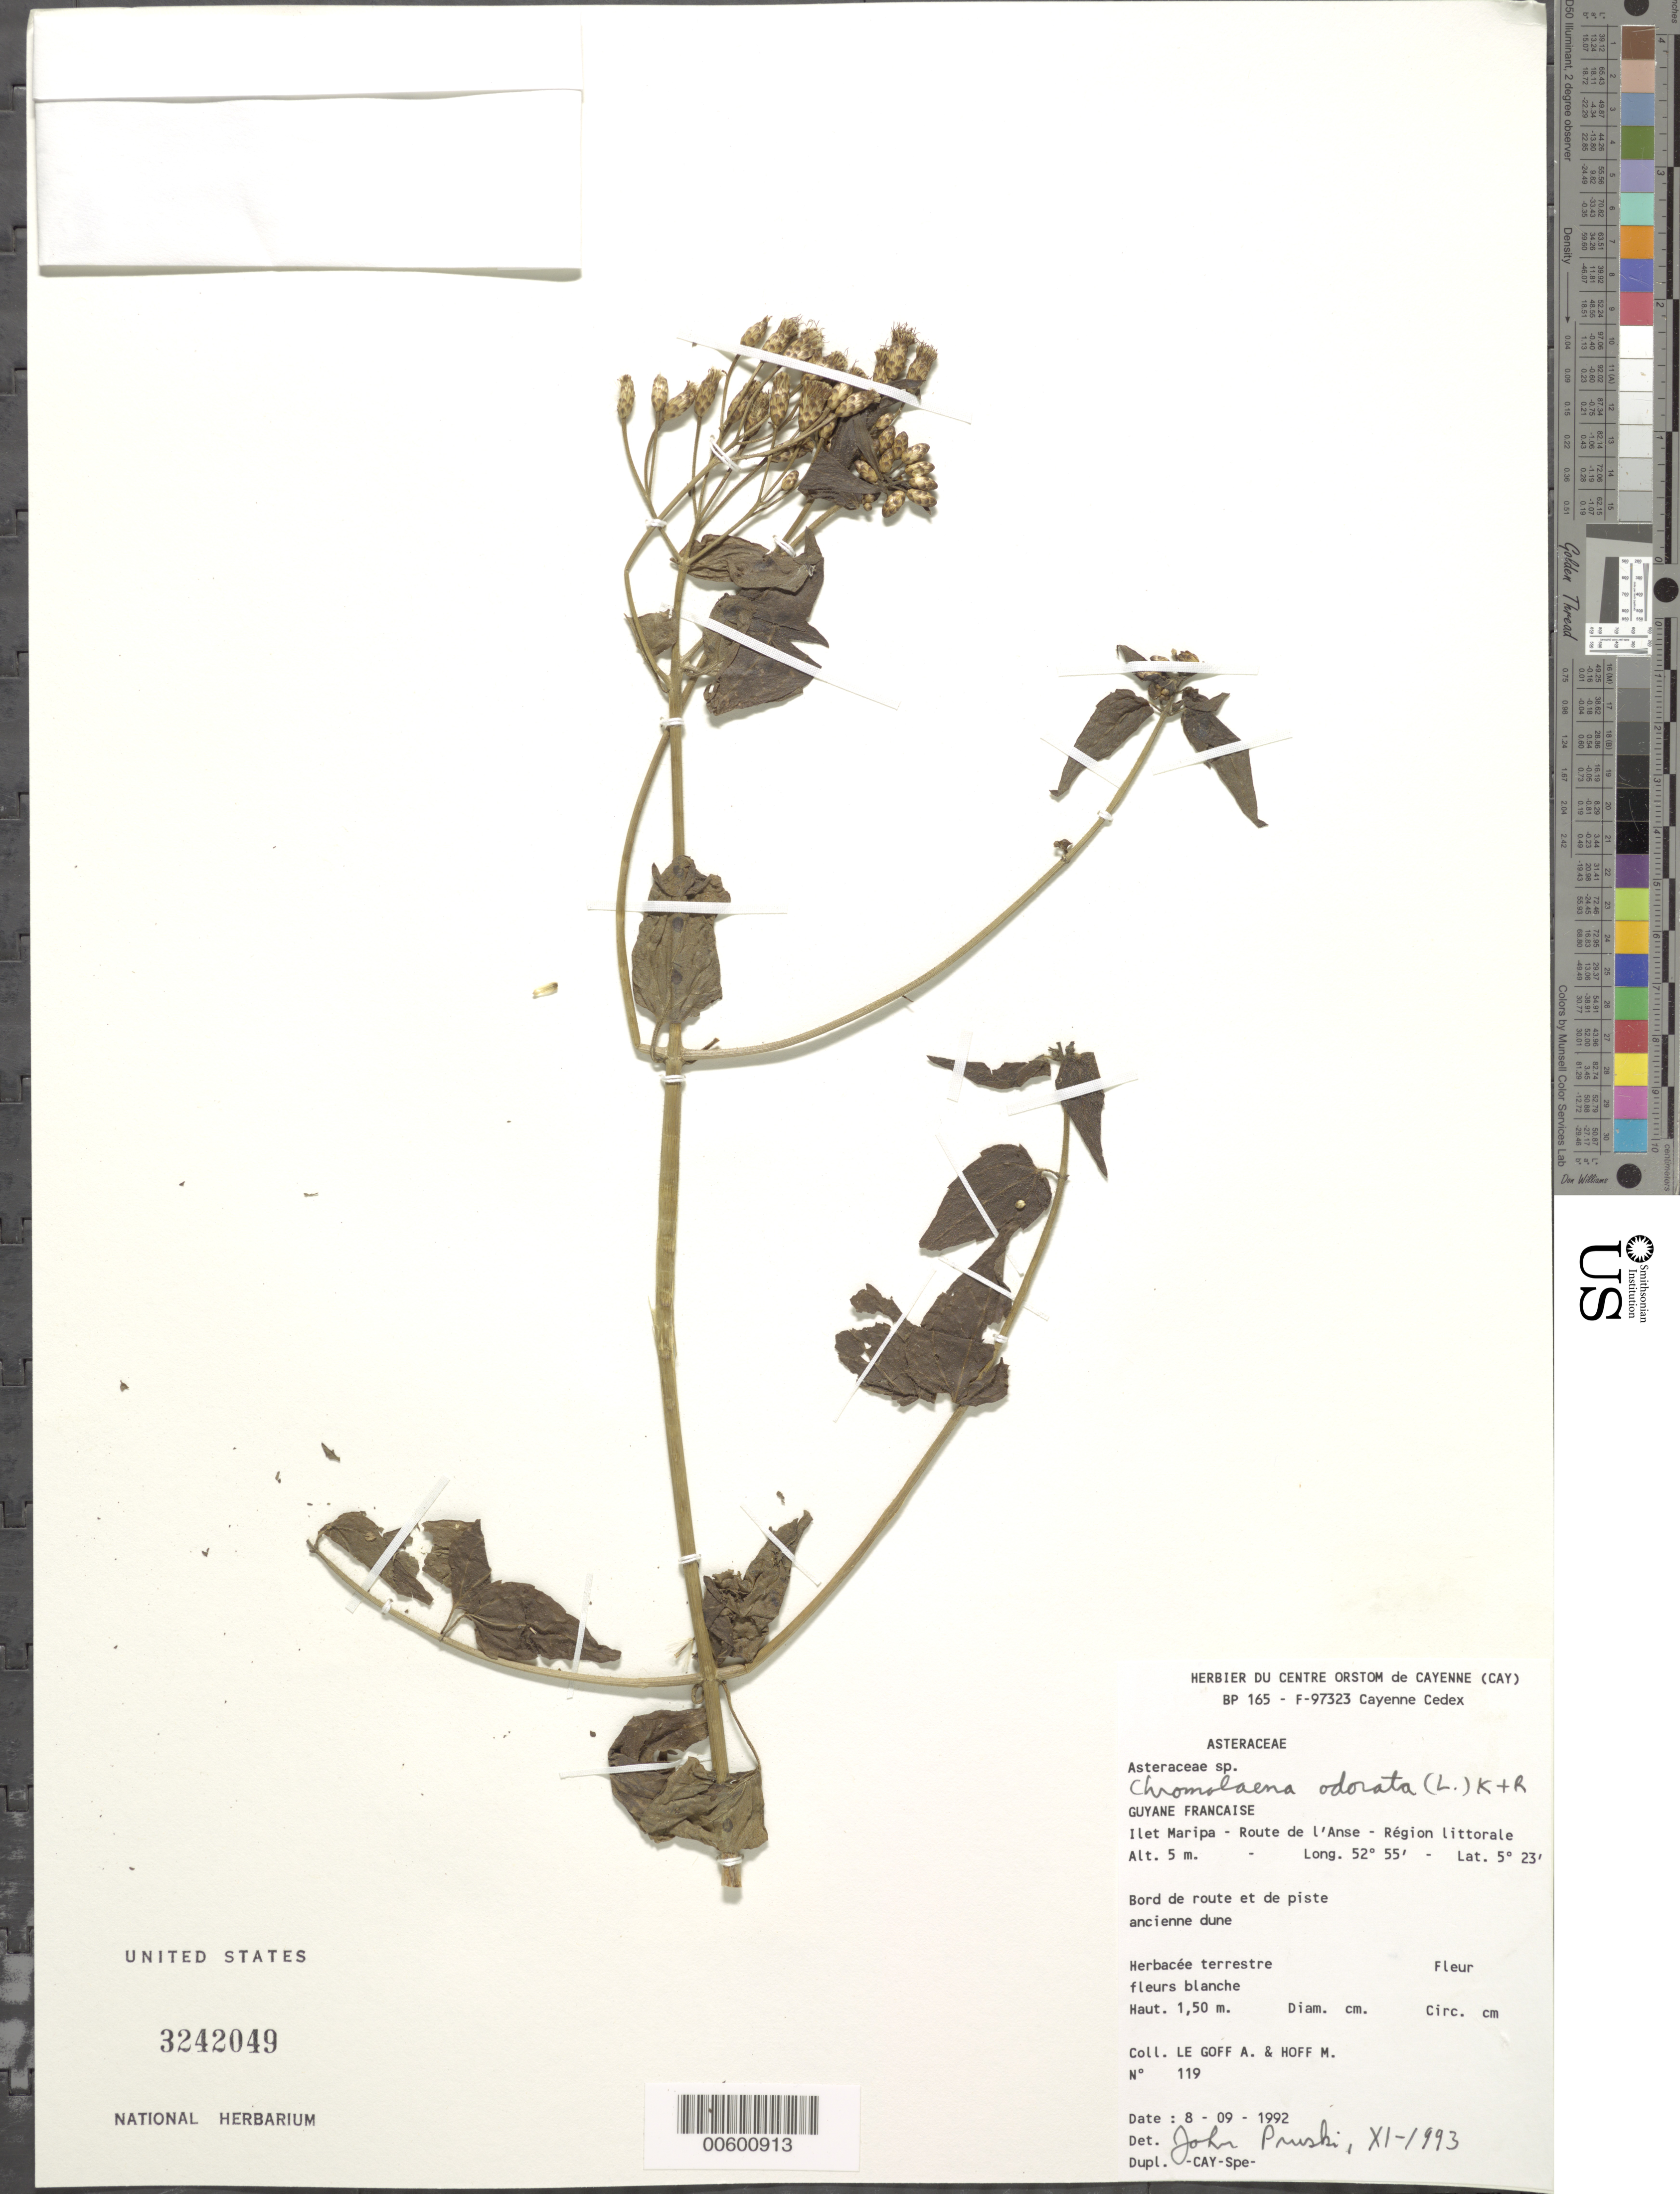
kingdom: Plantae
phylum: Tracheophyta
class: Magnoliopsida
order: Asterales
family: Asteraceae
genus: Chromolaena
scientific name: Chromolaena odorata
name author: (L.) R.M. King & H. Rob.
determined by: Pruski, J. F.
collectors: A. Le Goff & M. Hoff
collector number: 119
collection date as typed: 8-Sep-92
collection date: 1992-09-08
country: French Guiana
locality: Route de l'Anse, Ilet Maripa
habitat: Région littorale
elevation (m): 5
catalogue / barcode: US 3242049